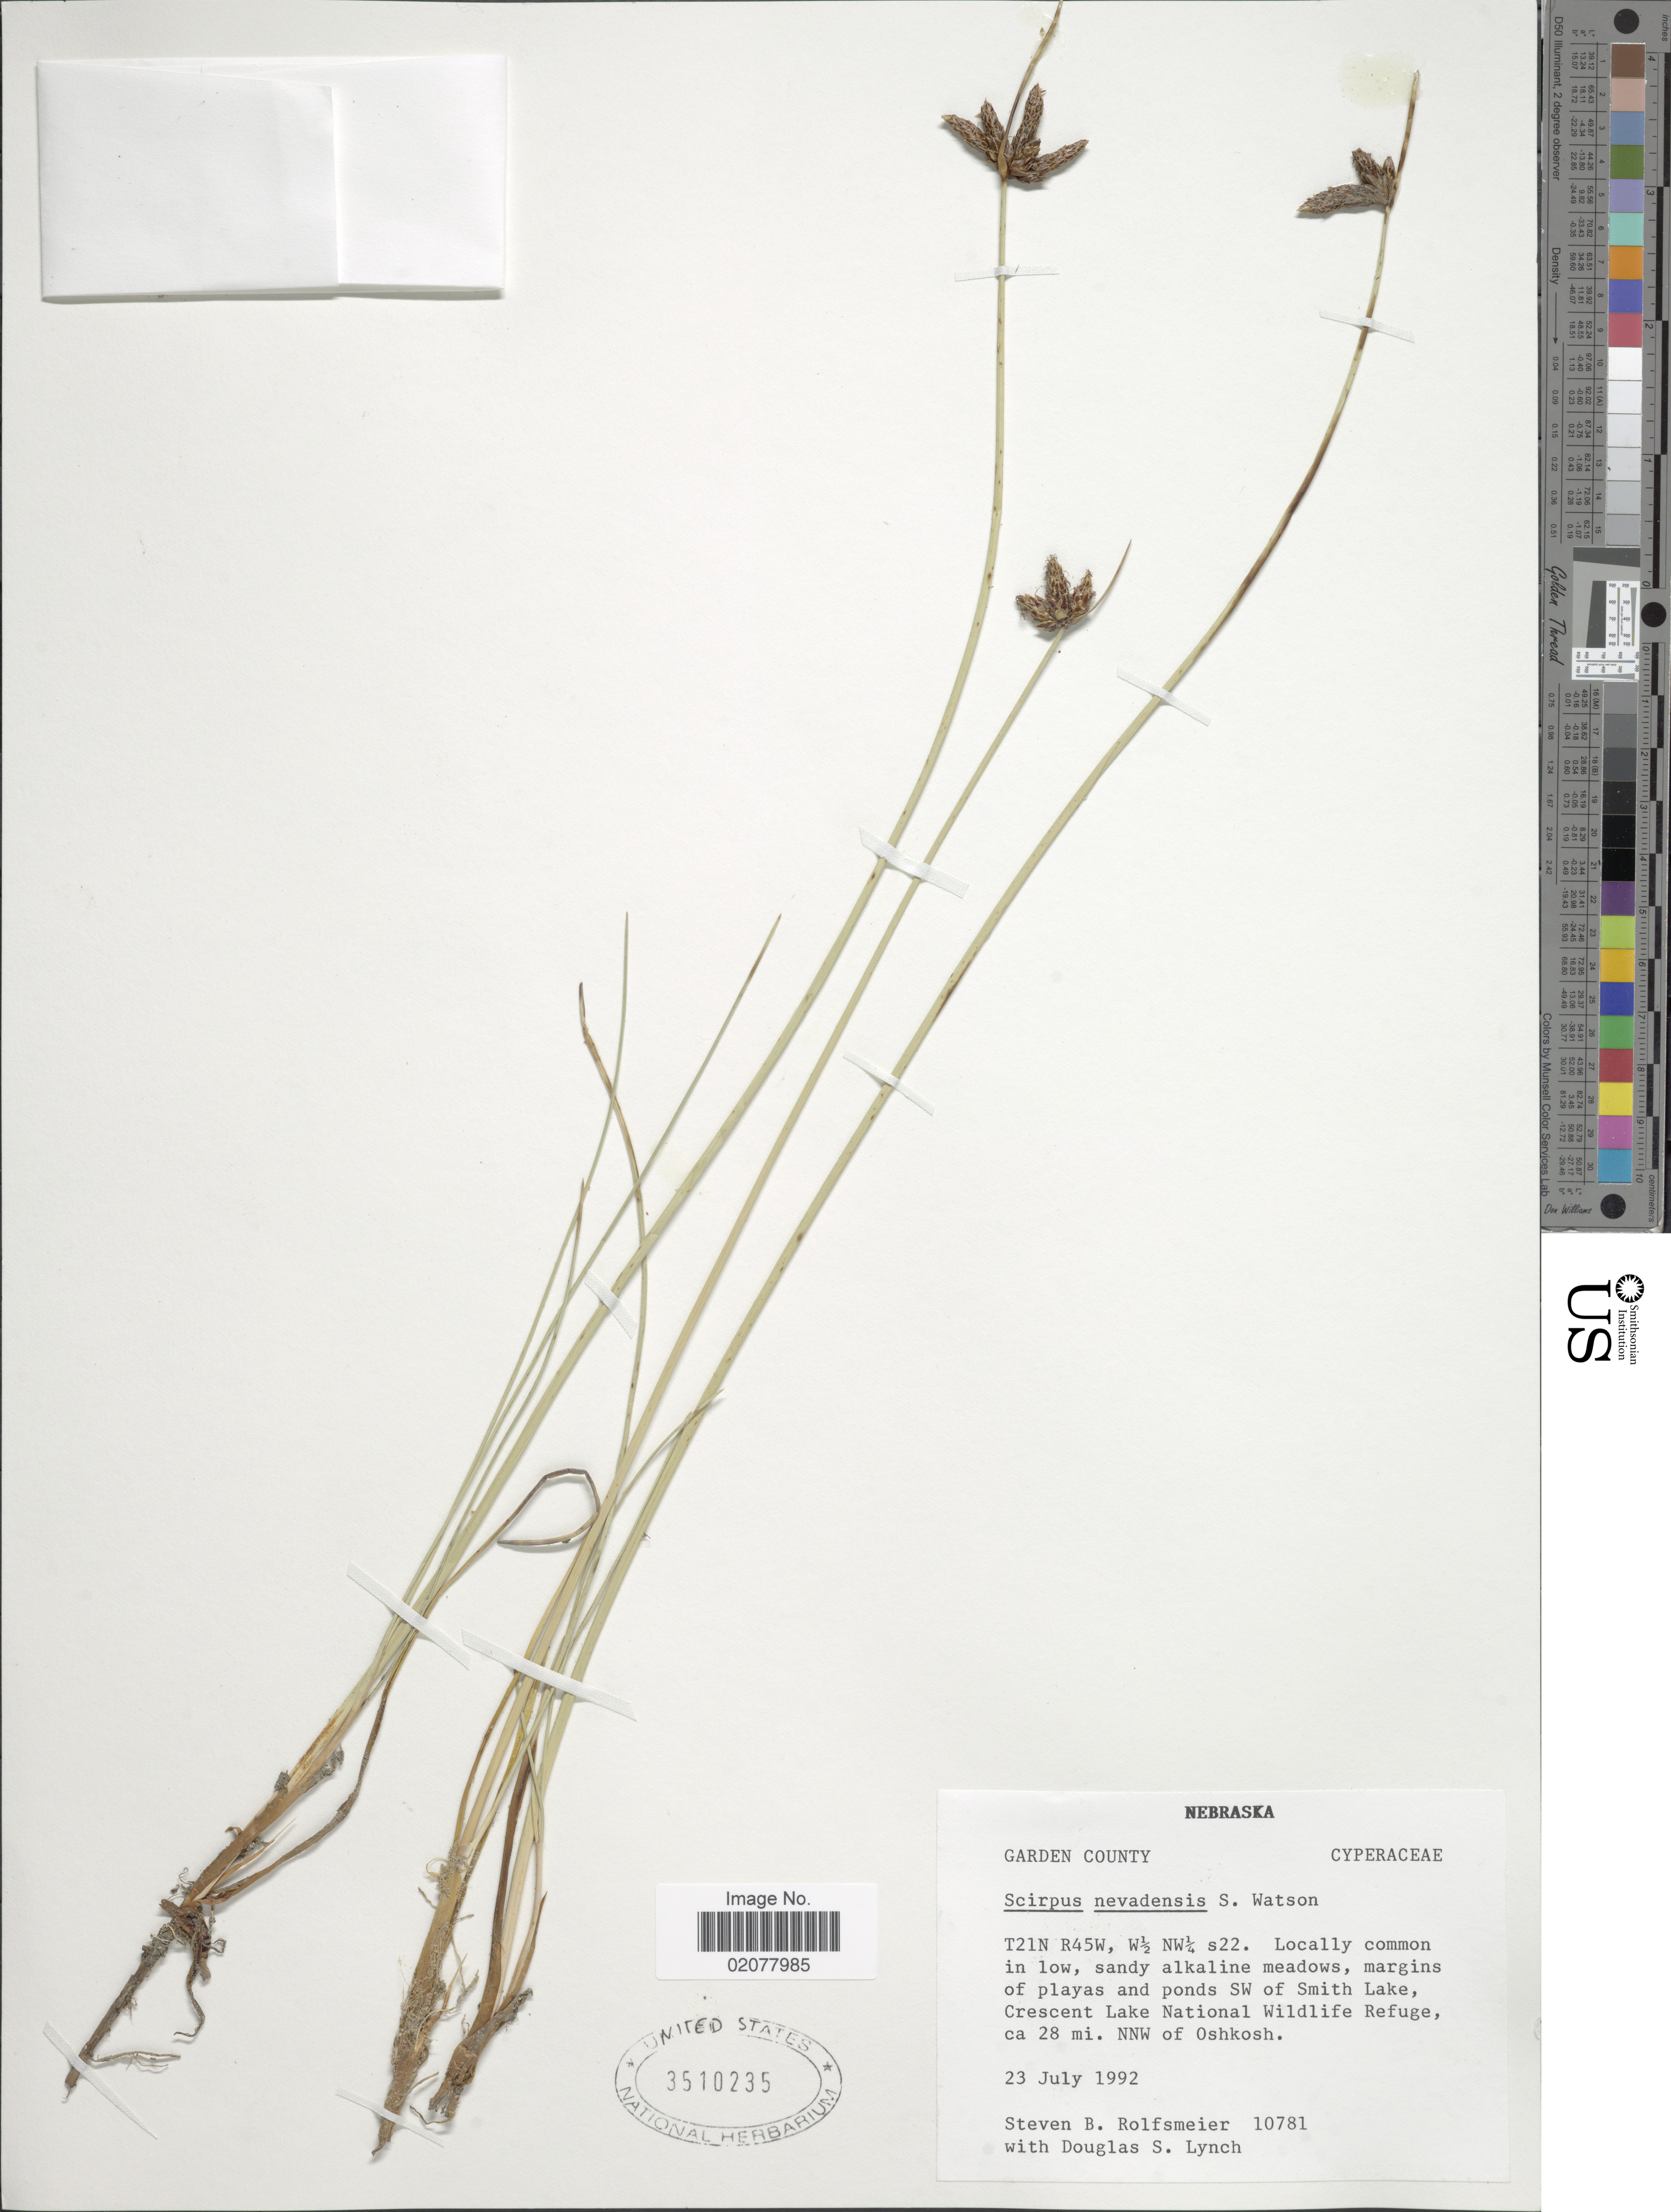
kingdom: Plantae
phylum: Tracheophyta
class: Liliopsida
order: Poales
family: Cyperaceae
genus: Amphiscirpus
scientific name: Amphiscirpus nevadensis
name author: (S. Watson) Oteng-Yeb.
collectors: S. Rolfsmeier & D. Lynch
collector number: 10781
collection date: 1992-07-23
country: United States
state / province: Nebraska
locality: Garden County. T21N R45W, W½ NW¼ s22. Locally common in low, sandy alkaline meadows, margins of playas and ponds SW of Smith Lake, Crescent Lake National Wildlife Refuge, ca 28 mi. NNW of Oshkosh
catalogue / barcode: US 3510235